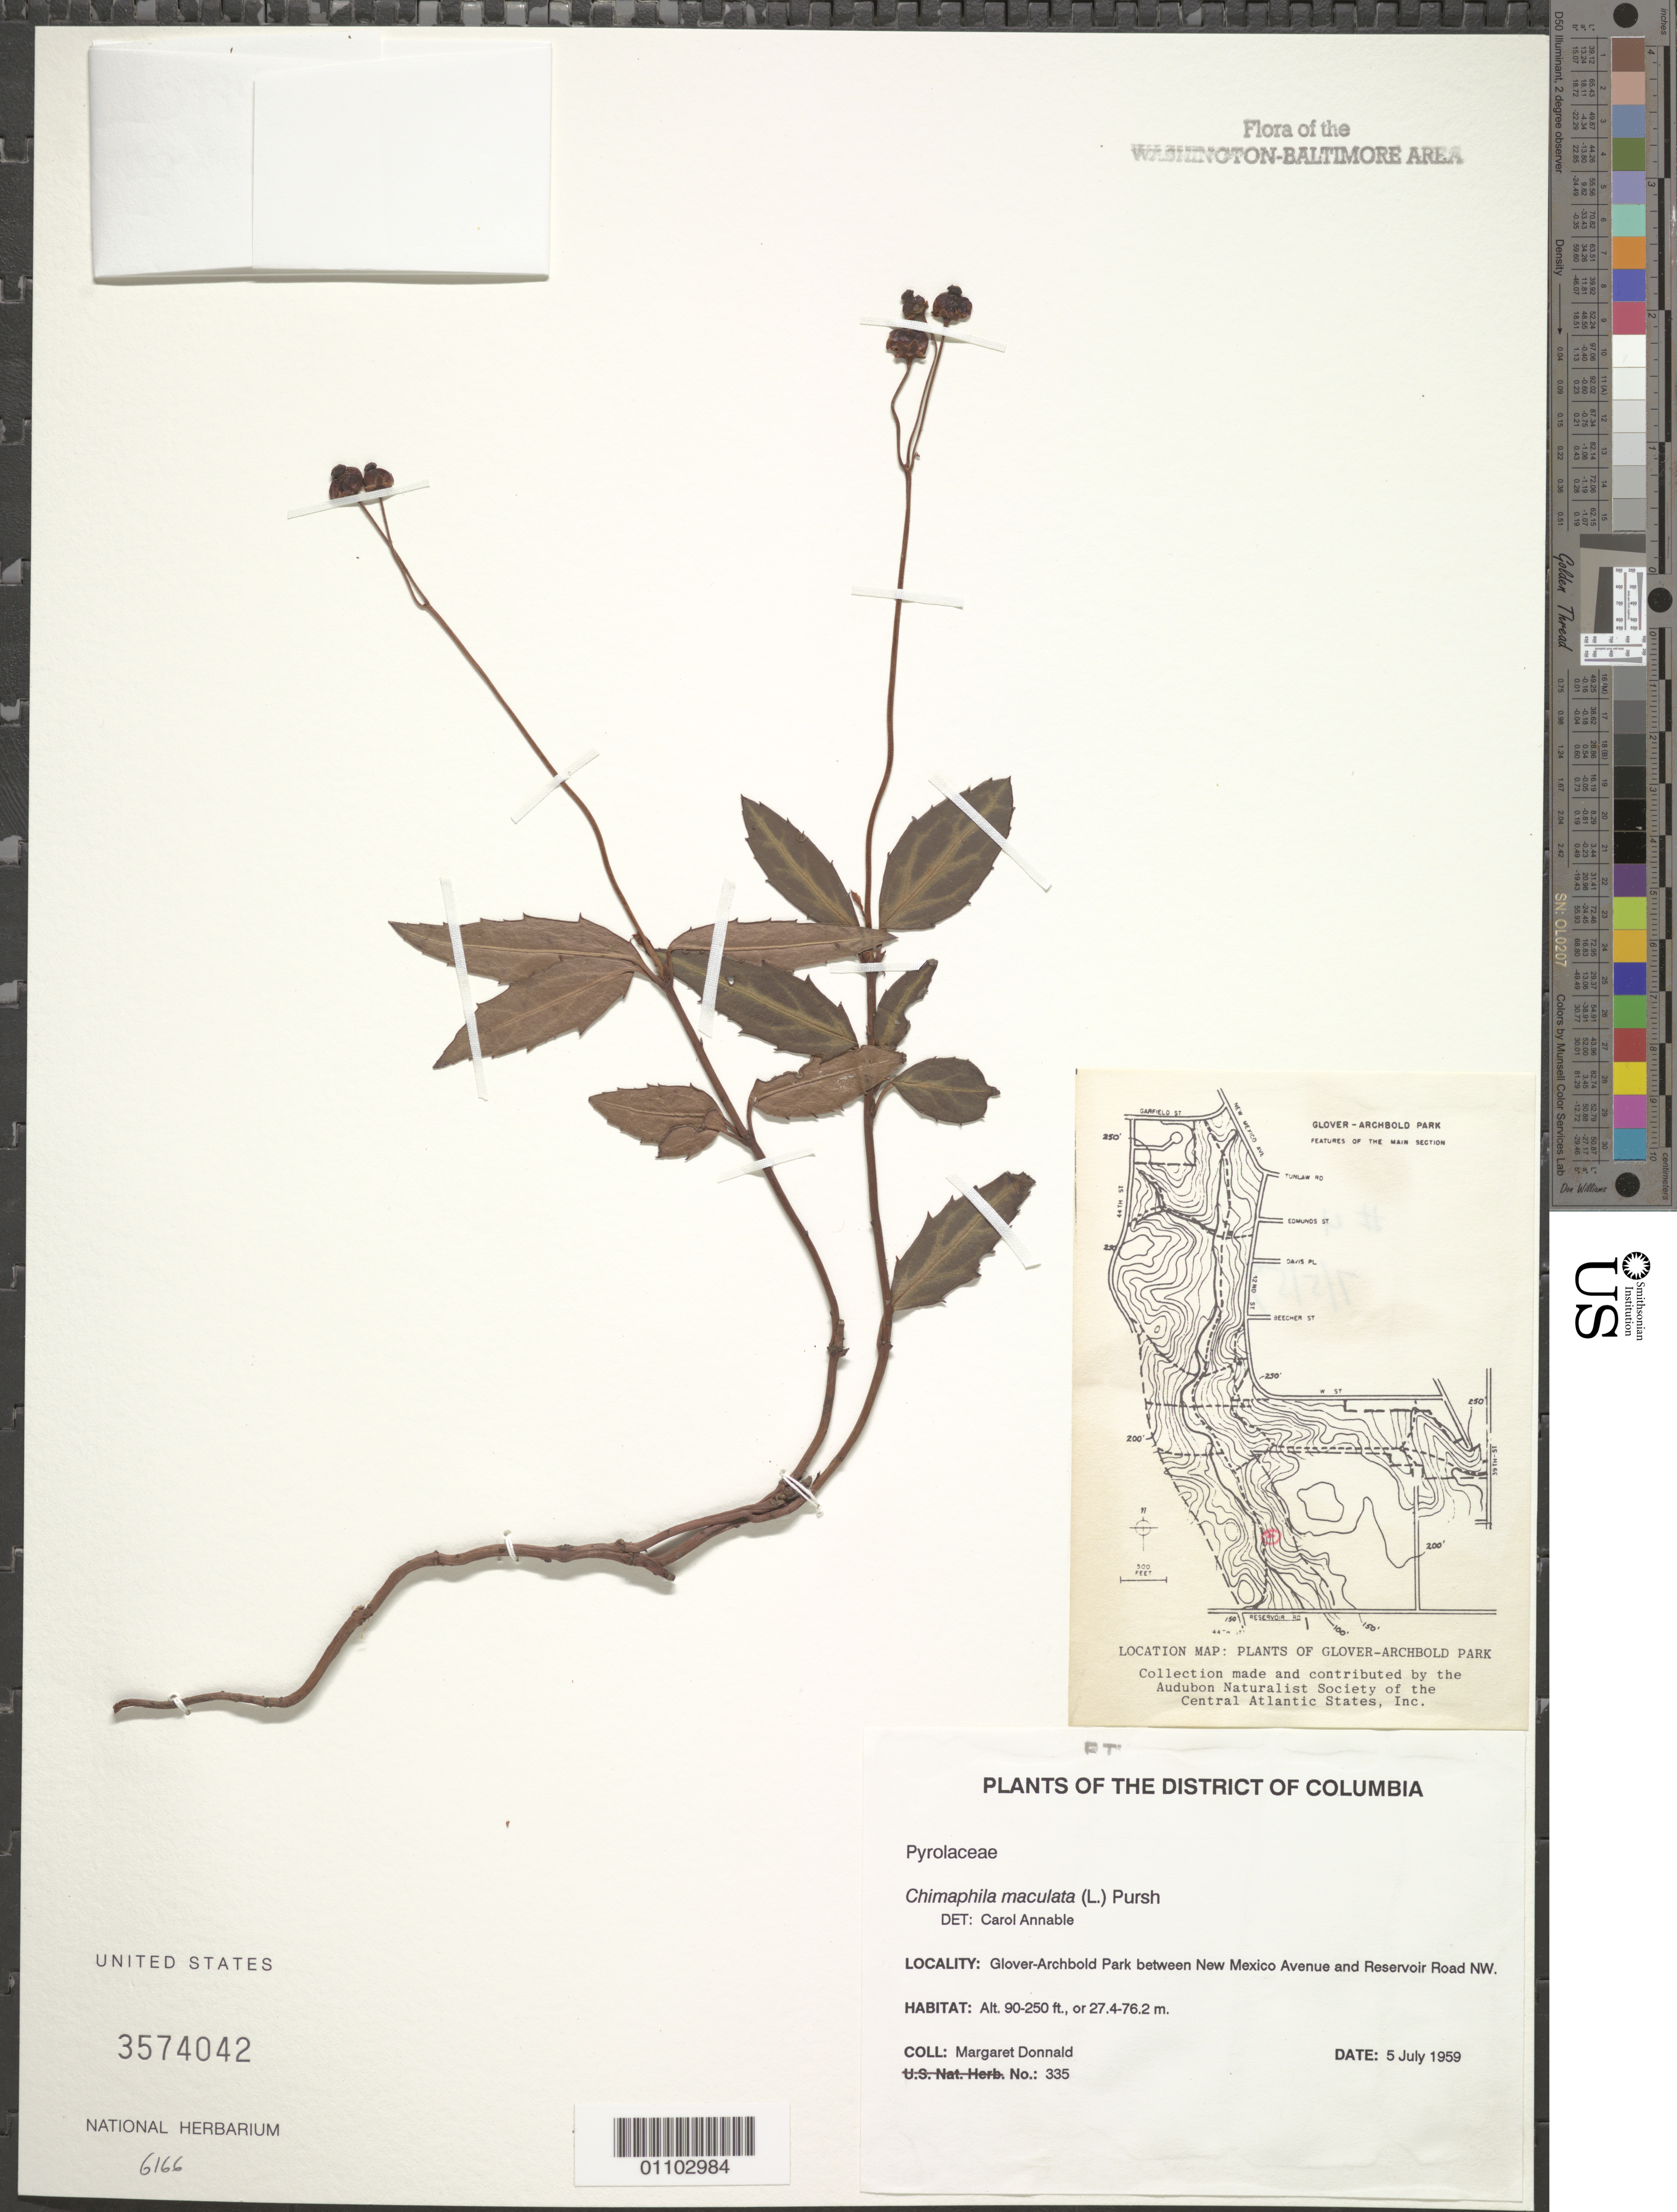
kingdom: Plantae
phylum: Tracheophyta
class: Magnoliopsida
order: Ericales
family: Ericaceae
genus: Chimaphila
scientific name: Chimaphila maculata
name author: (L.) Pursh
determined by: Annable, C. R.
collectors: M. Donnald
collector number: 335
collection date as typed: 5 July 1959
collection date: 1959-07-05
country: United States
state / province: District of Columbia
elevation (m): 27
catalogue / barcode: US 3574042